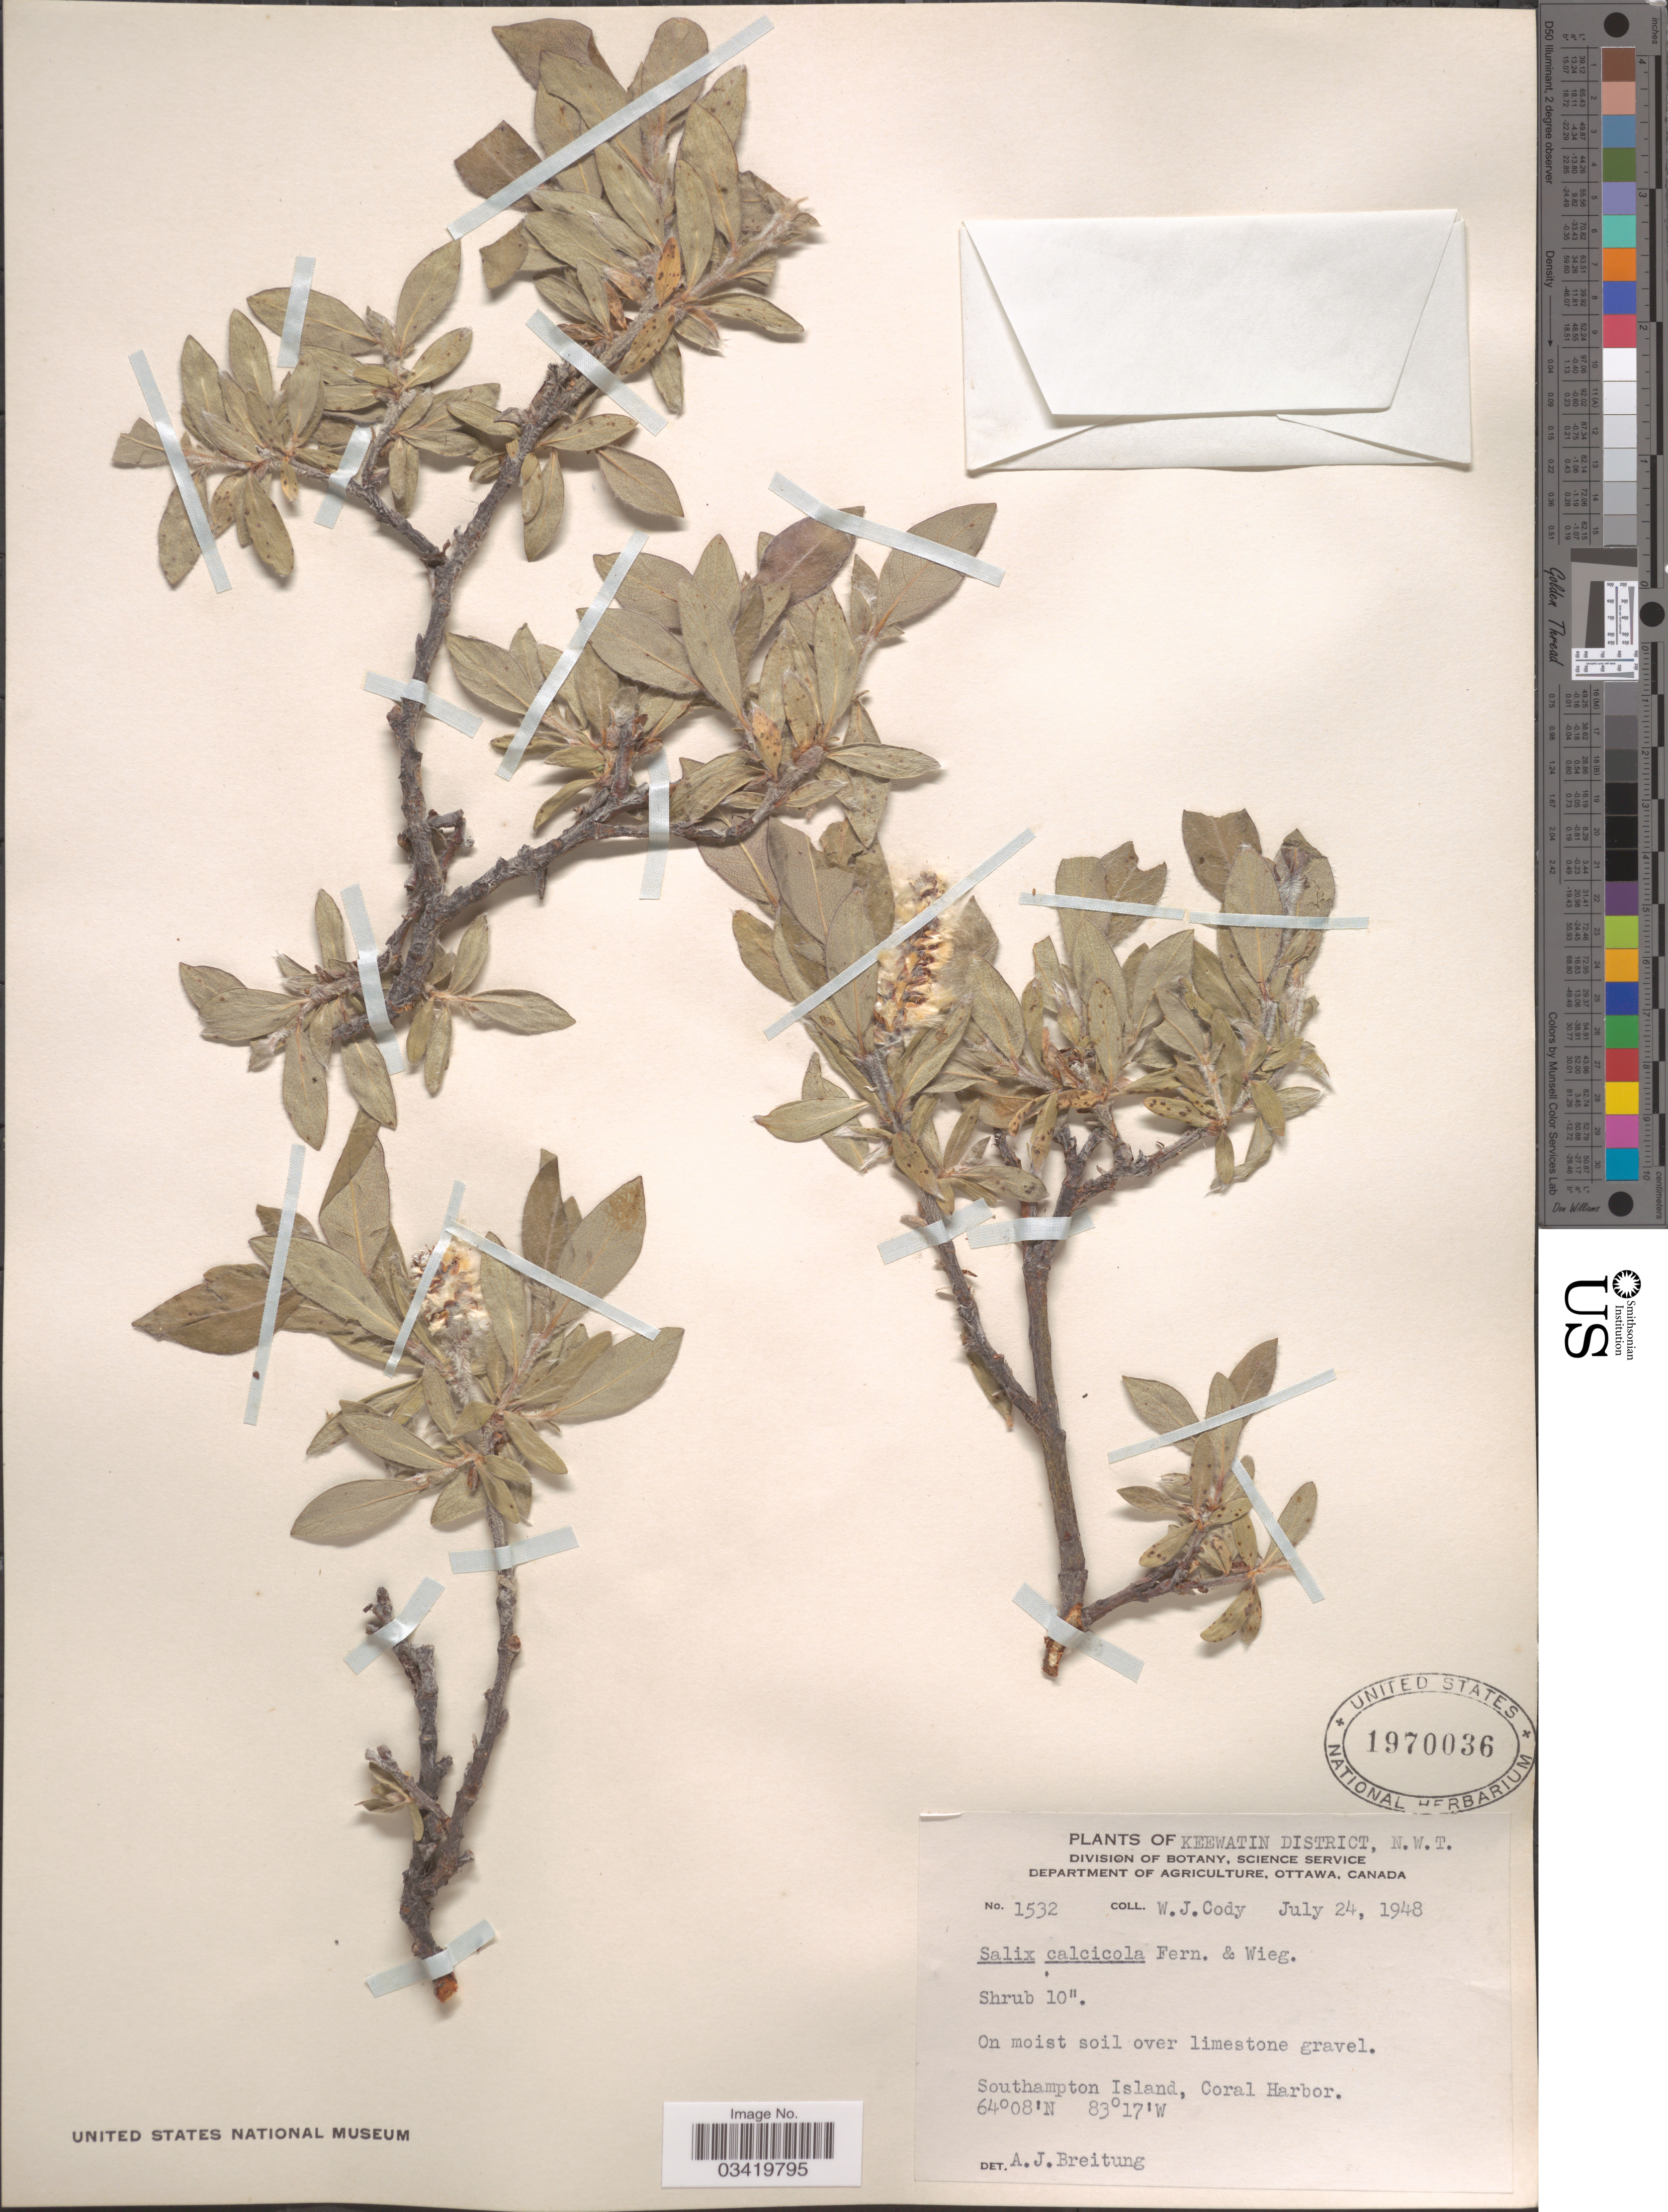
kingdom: Plantae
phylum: Tracheophyta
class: Magnoliopsida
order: Malpighiales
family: Salicaceae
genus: Salix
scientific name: Salix calcicola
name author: Fernald & Wiegand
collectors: W. Cody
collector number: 1532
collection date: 1948-07-24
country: Canada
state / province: Northwest Territories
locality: Keewatin District. Southampton Island, Coral Harbor.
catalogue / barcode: US 1970036